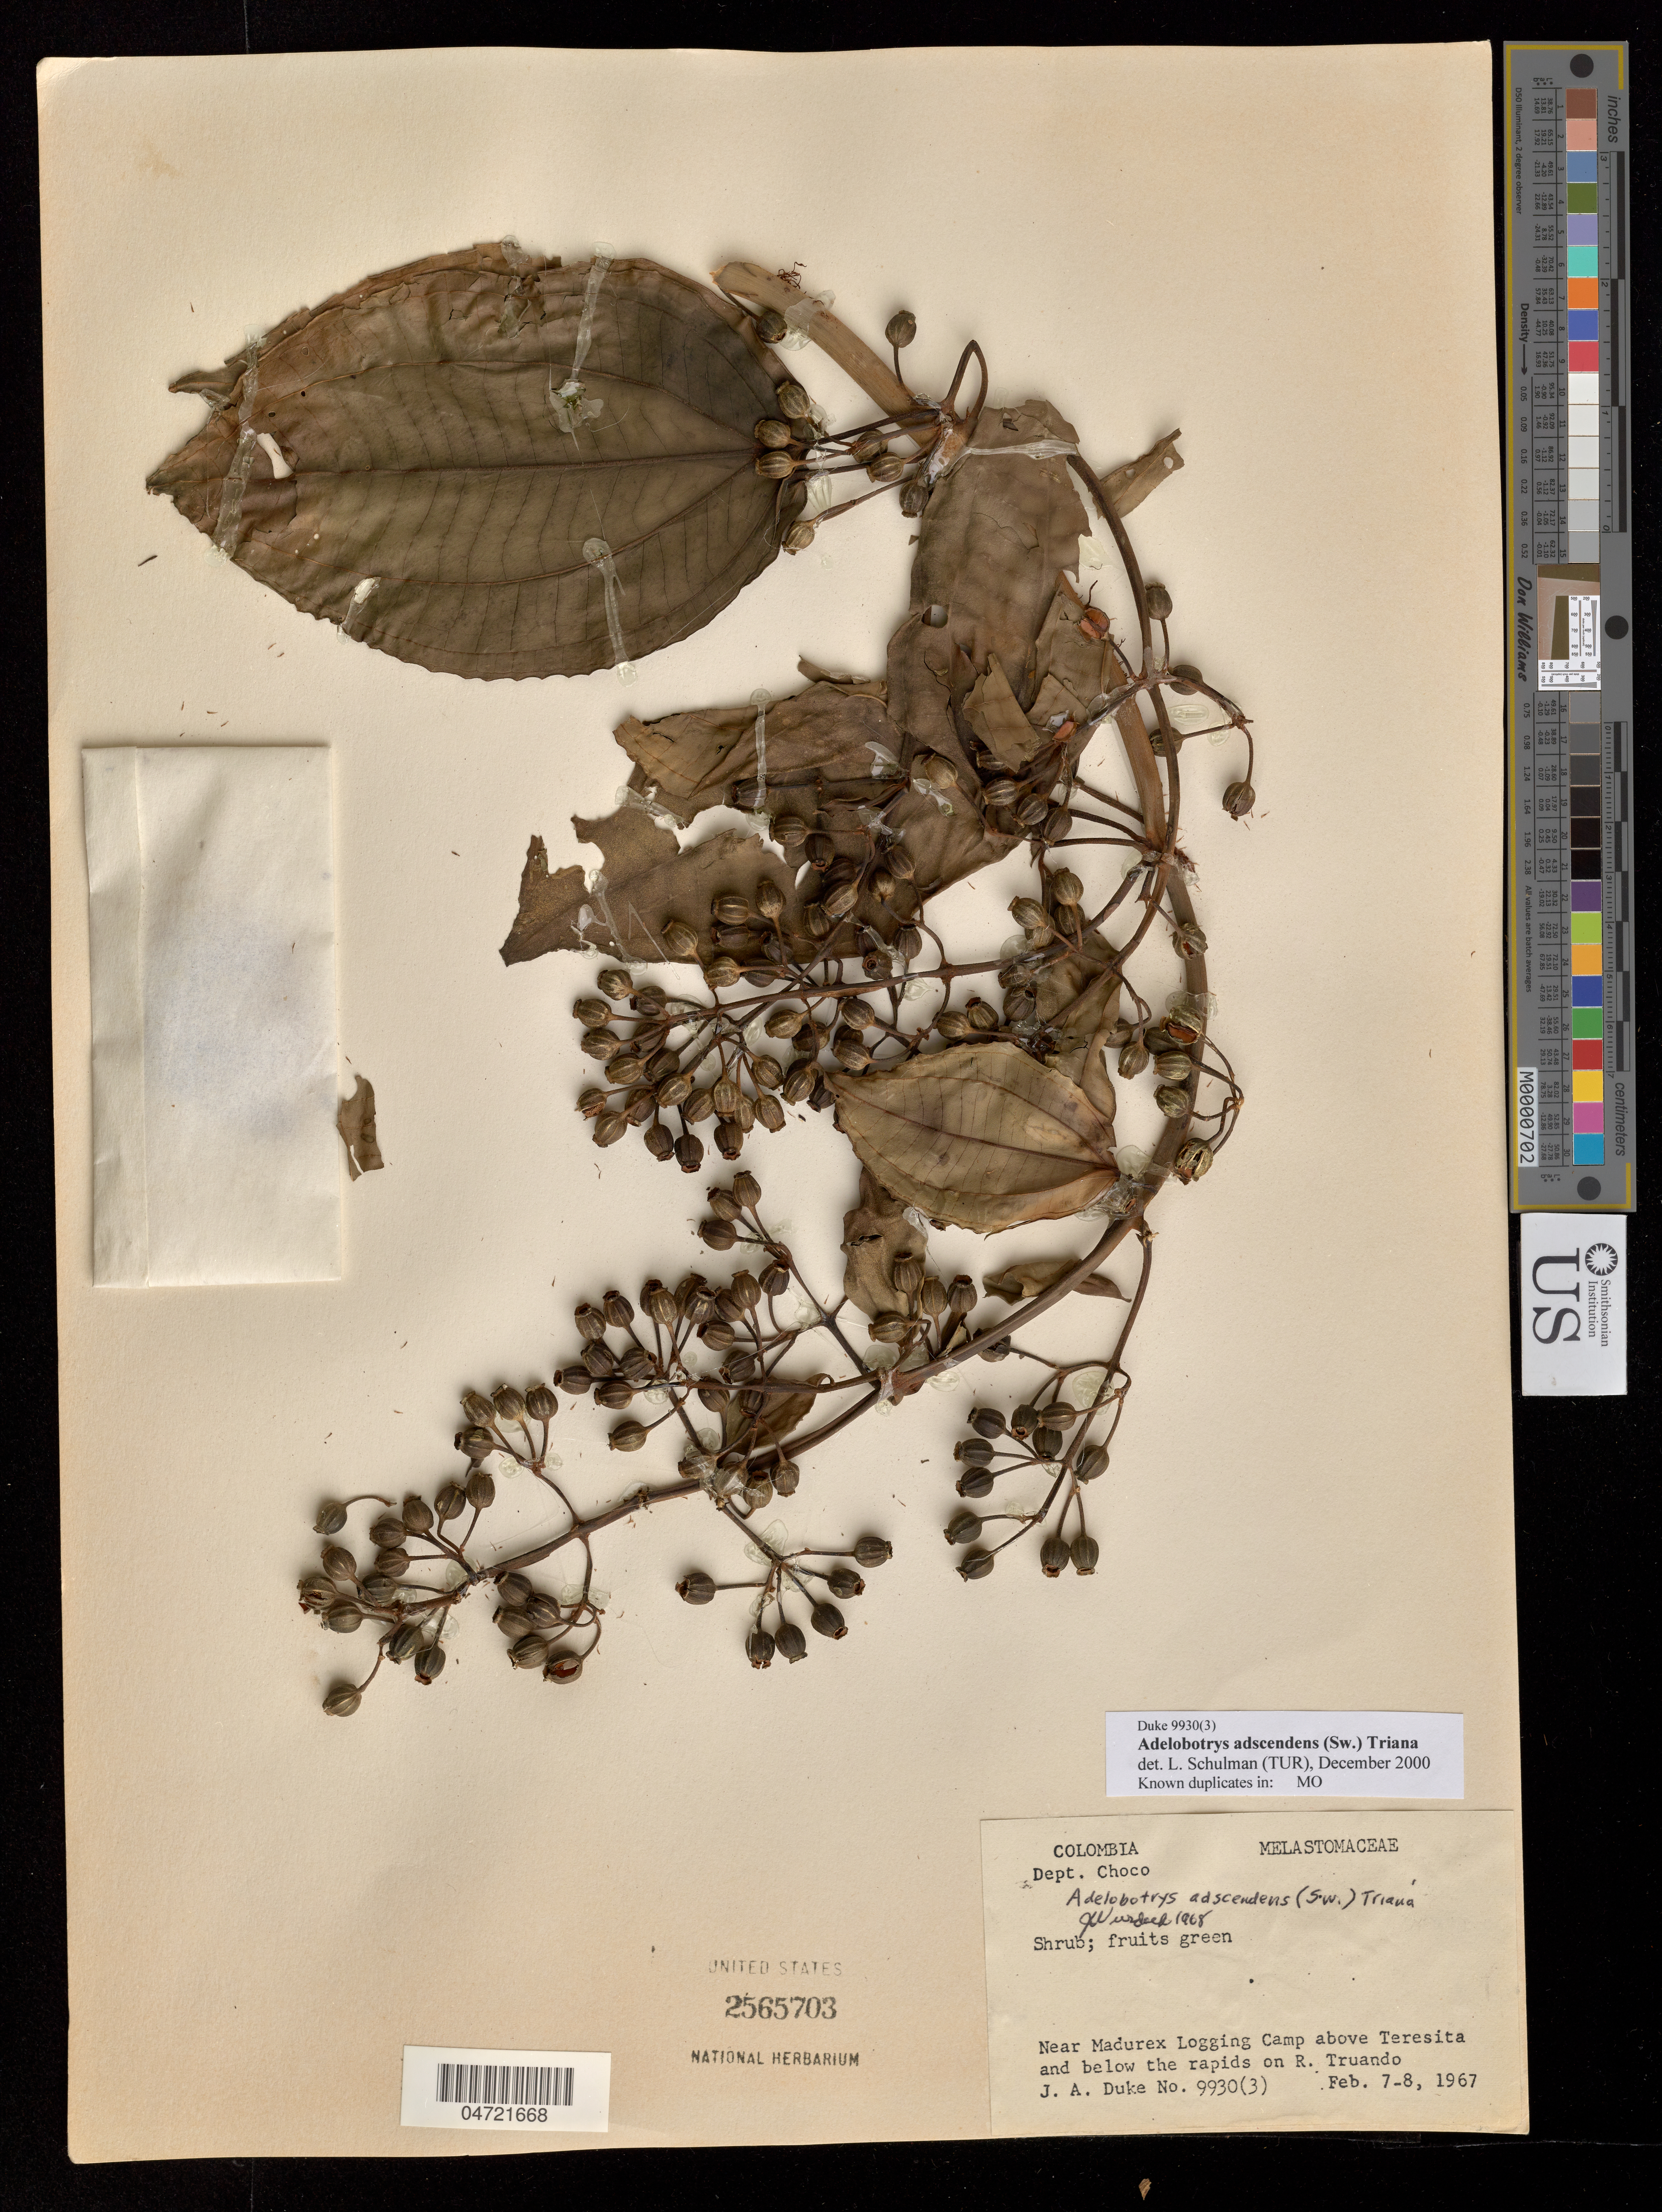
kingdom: Plantae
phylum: Tracheophyta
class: Magnoliopsida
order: Myrtales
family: Melastomataceae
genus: Adelobotrys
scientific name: Adelobotrys adscendens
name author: (Sw.) Triana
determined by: Schulman, Leif, (TUR), University of Turku (FINLAND)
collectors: J. A. Duke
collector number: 9930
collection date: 1967-02-07/1967-02-08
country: Colombia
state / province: Chocó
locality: Dept. Choco. Near Madurex Logging Camp above Teresita and below the rapids on R. Truando.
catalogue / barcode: US 2565703